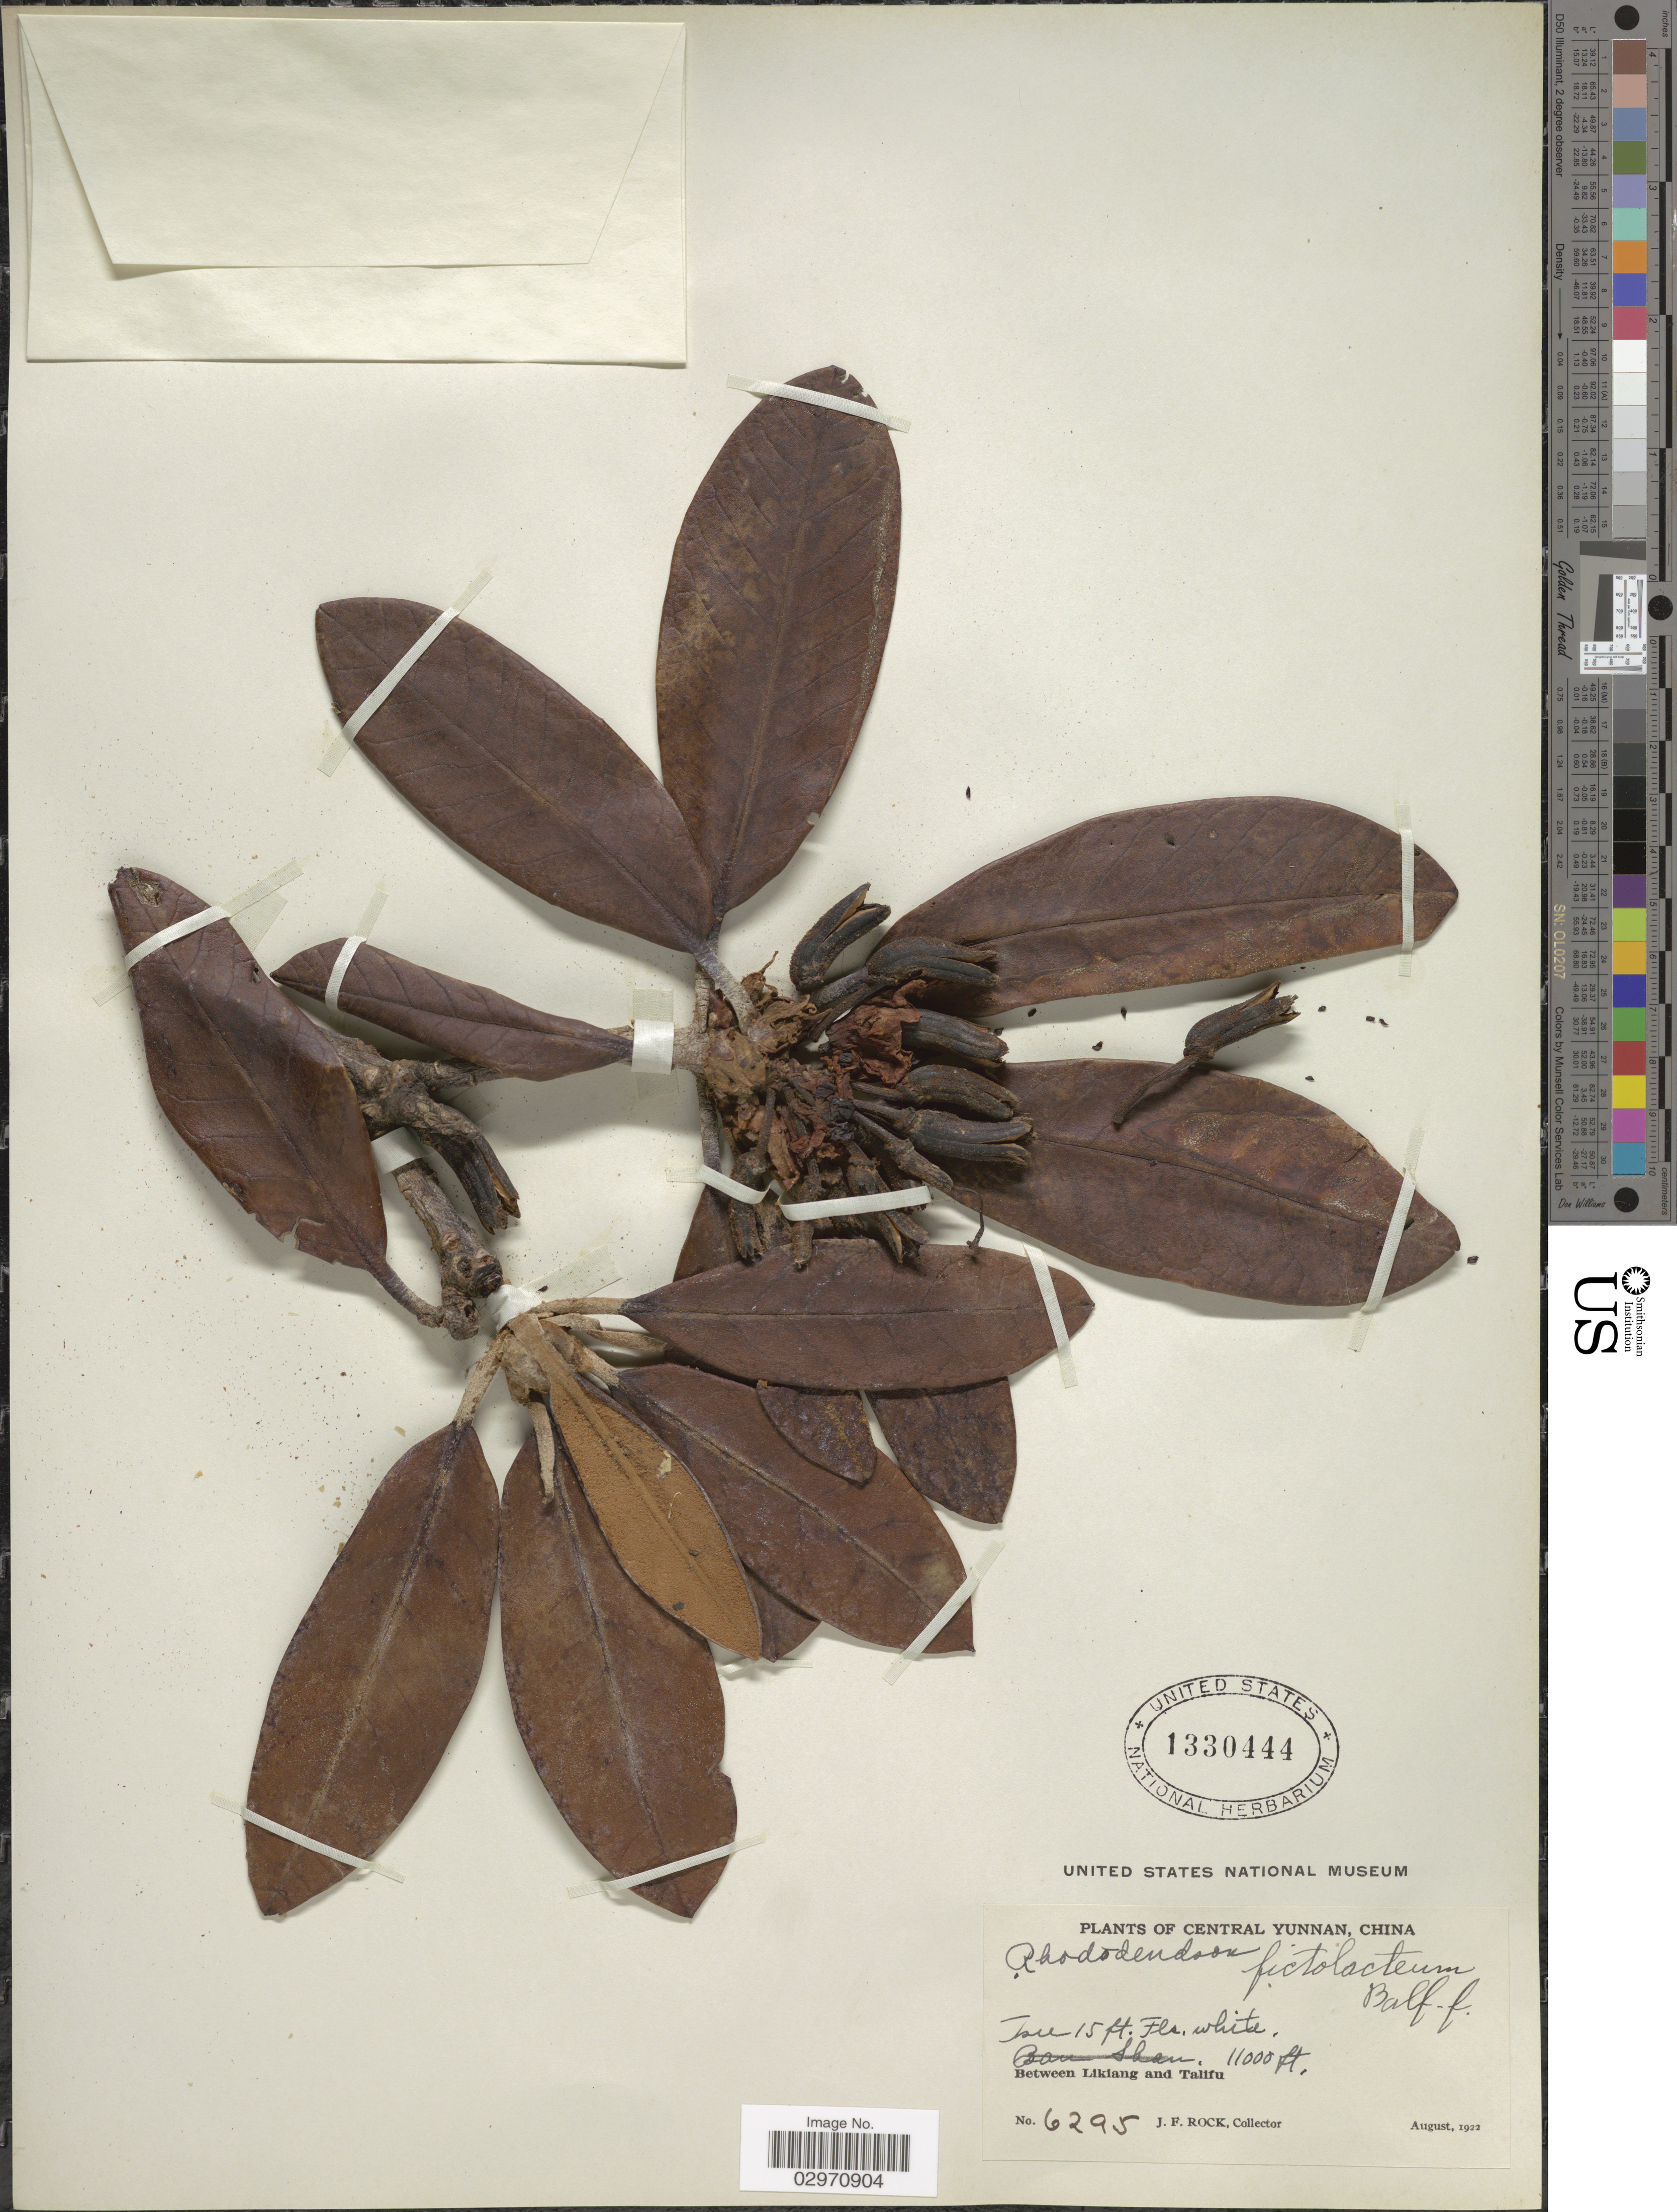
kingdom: Plantae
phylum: Tracheophyta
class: Magnoliopsida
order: Ericales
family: Ericaceae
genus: Rhododendron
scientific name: Rhododendron fictolacteum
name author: Balf. f.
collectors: J. Rock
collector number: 6295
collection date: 1922-08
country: China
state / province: Yunnan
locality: Central Yunnan. Between Likiang and Talifu.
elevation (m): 3353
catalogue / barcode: US 1330444